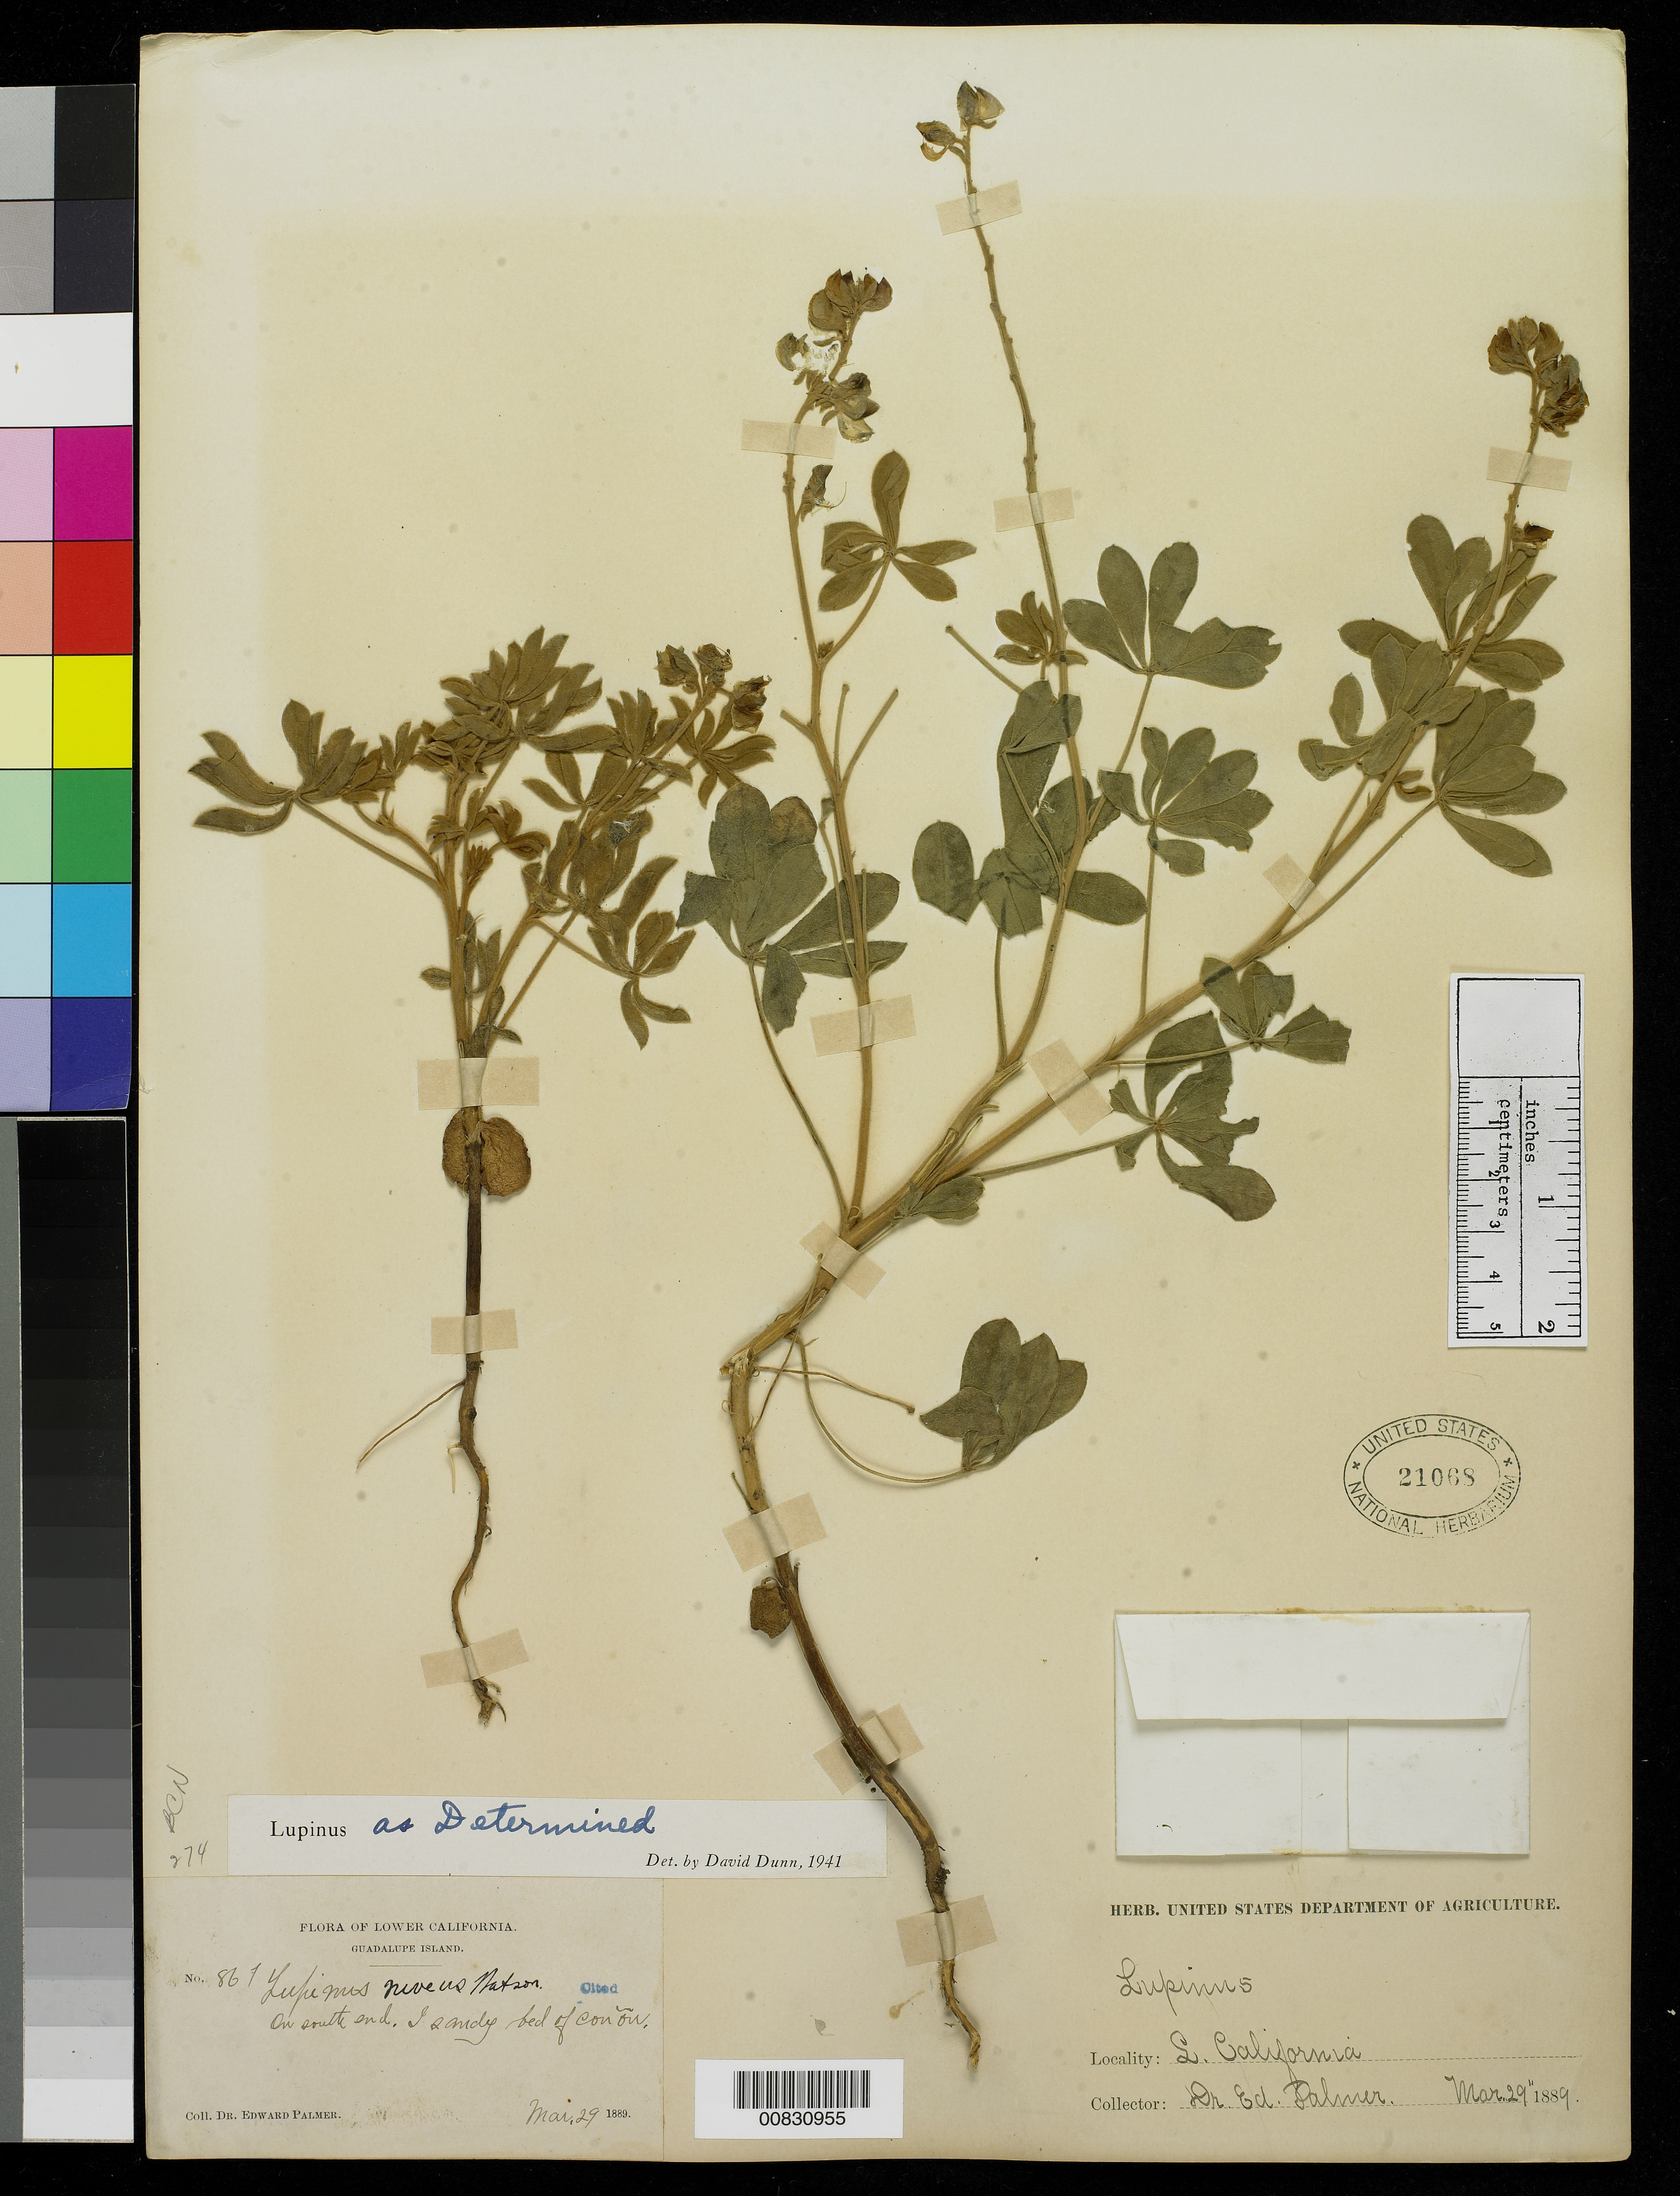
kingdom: Plantae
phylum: Tracheophyta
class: Magnoliopsida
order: Fabales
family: Fabaceae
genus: Lupinus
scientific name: Lupinus niveus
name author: S. Watson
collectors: E. Palmer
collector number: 861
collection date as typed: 29 Mar 1889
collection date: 1889-03-29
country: Mexico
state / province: Baja California Norte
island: Guadalupe I.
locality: Guadalupe Island, Baja California. On south end of the Island, sandy bed of cañon.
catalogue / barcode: US 21068